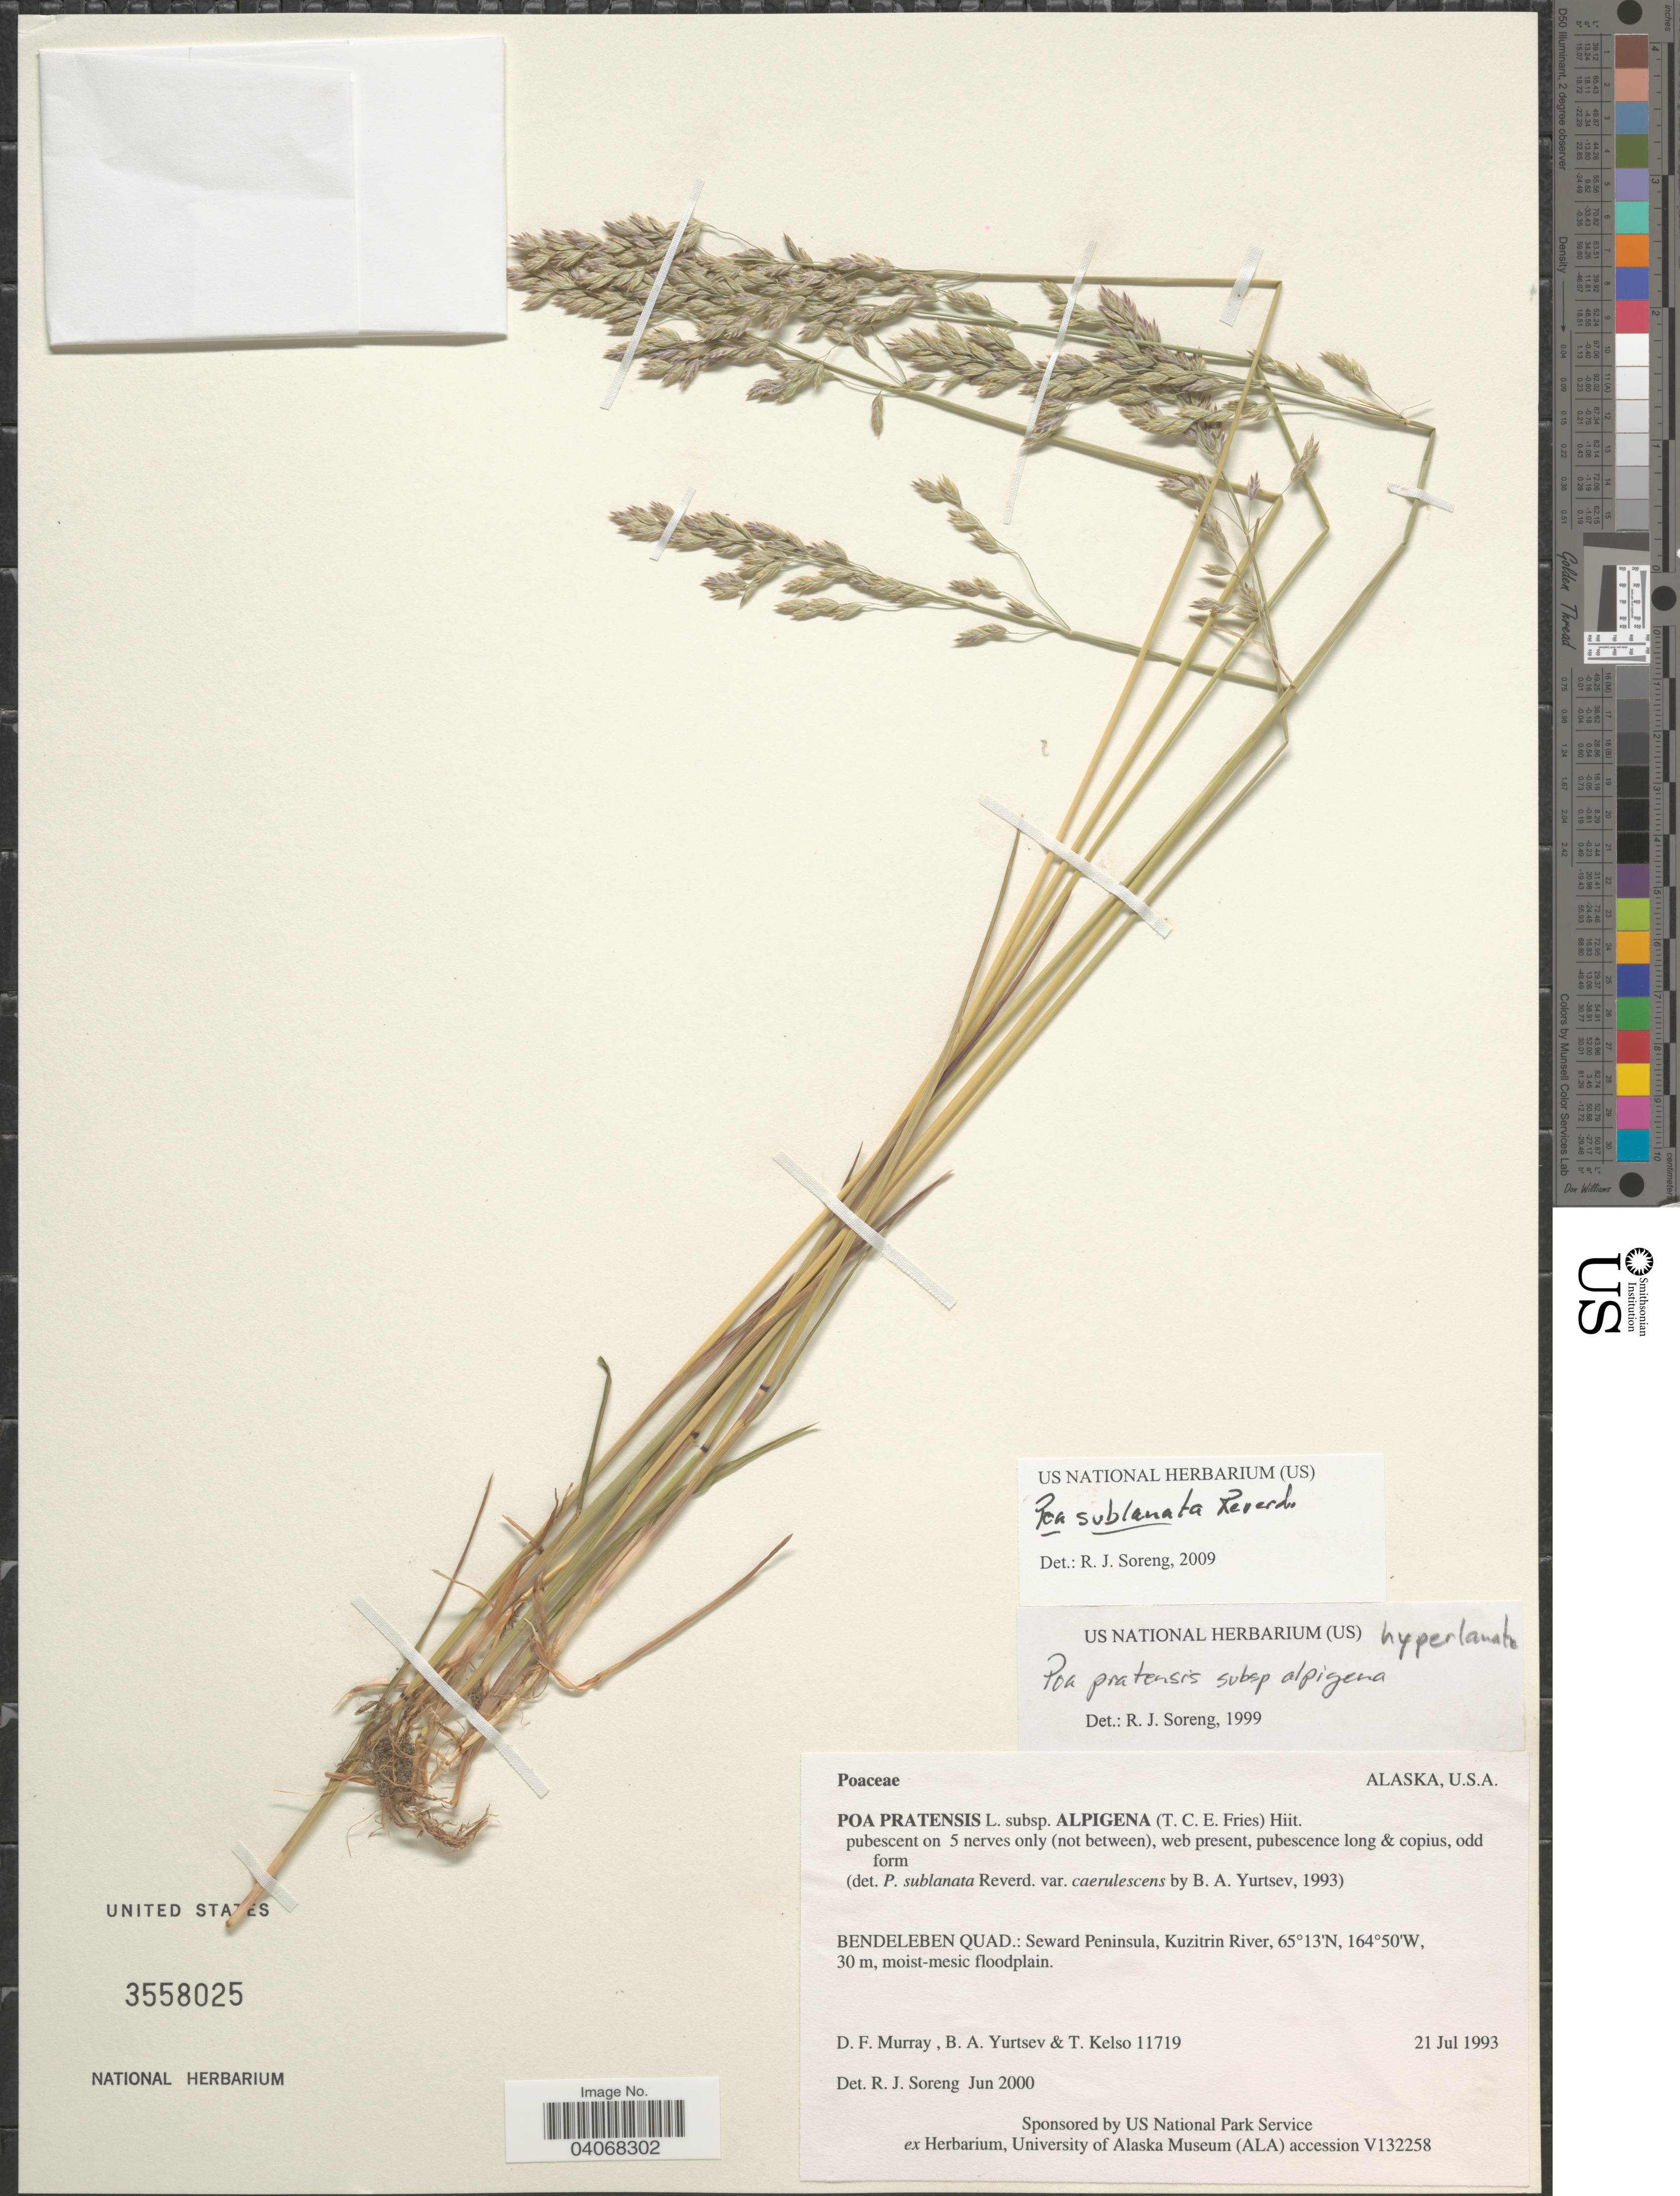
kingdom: Plantae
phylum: Tracheophyta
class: Liliopsida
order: Poales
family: Poaceae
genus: Poa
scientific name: Poa sublanata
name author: Reverd.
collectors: D. F. Murray, B. Yurtsev & T. Kelso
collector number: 11719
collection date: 1993-07-21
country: United States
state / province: Alaska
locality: Bendeleben Quad.: Seward Peninsula, Kuzitrin River.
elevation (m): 30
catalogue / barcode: US 3558025